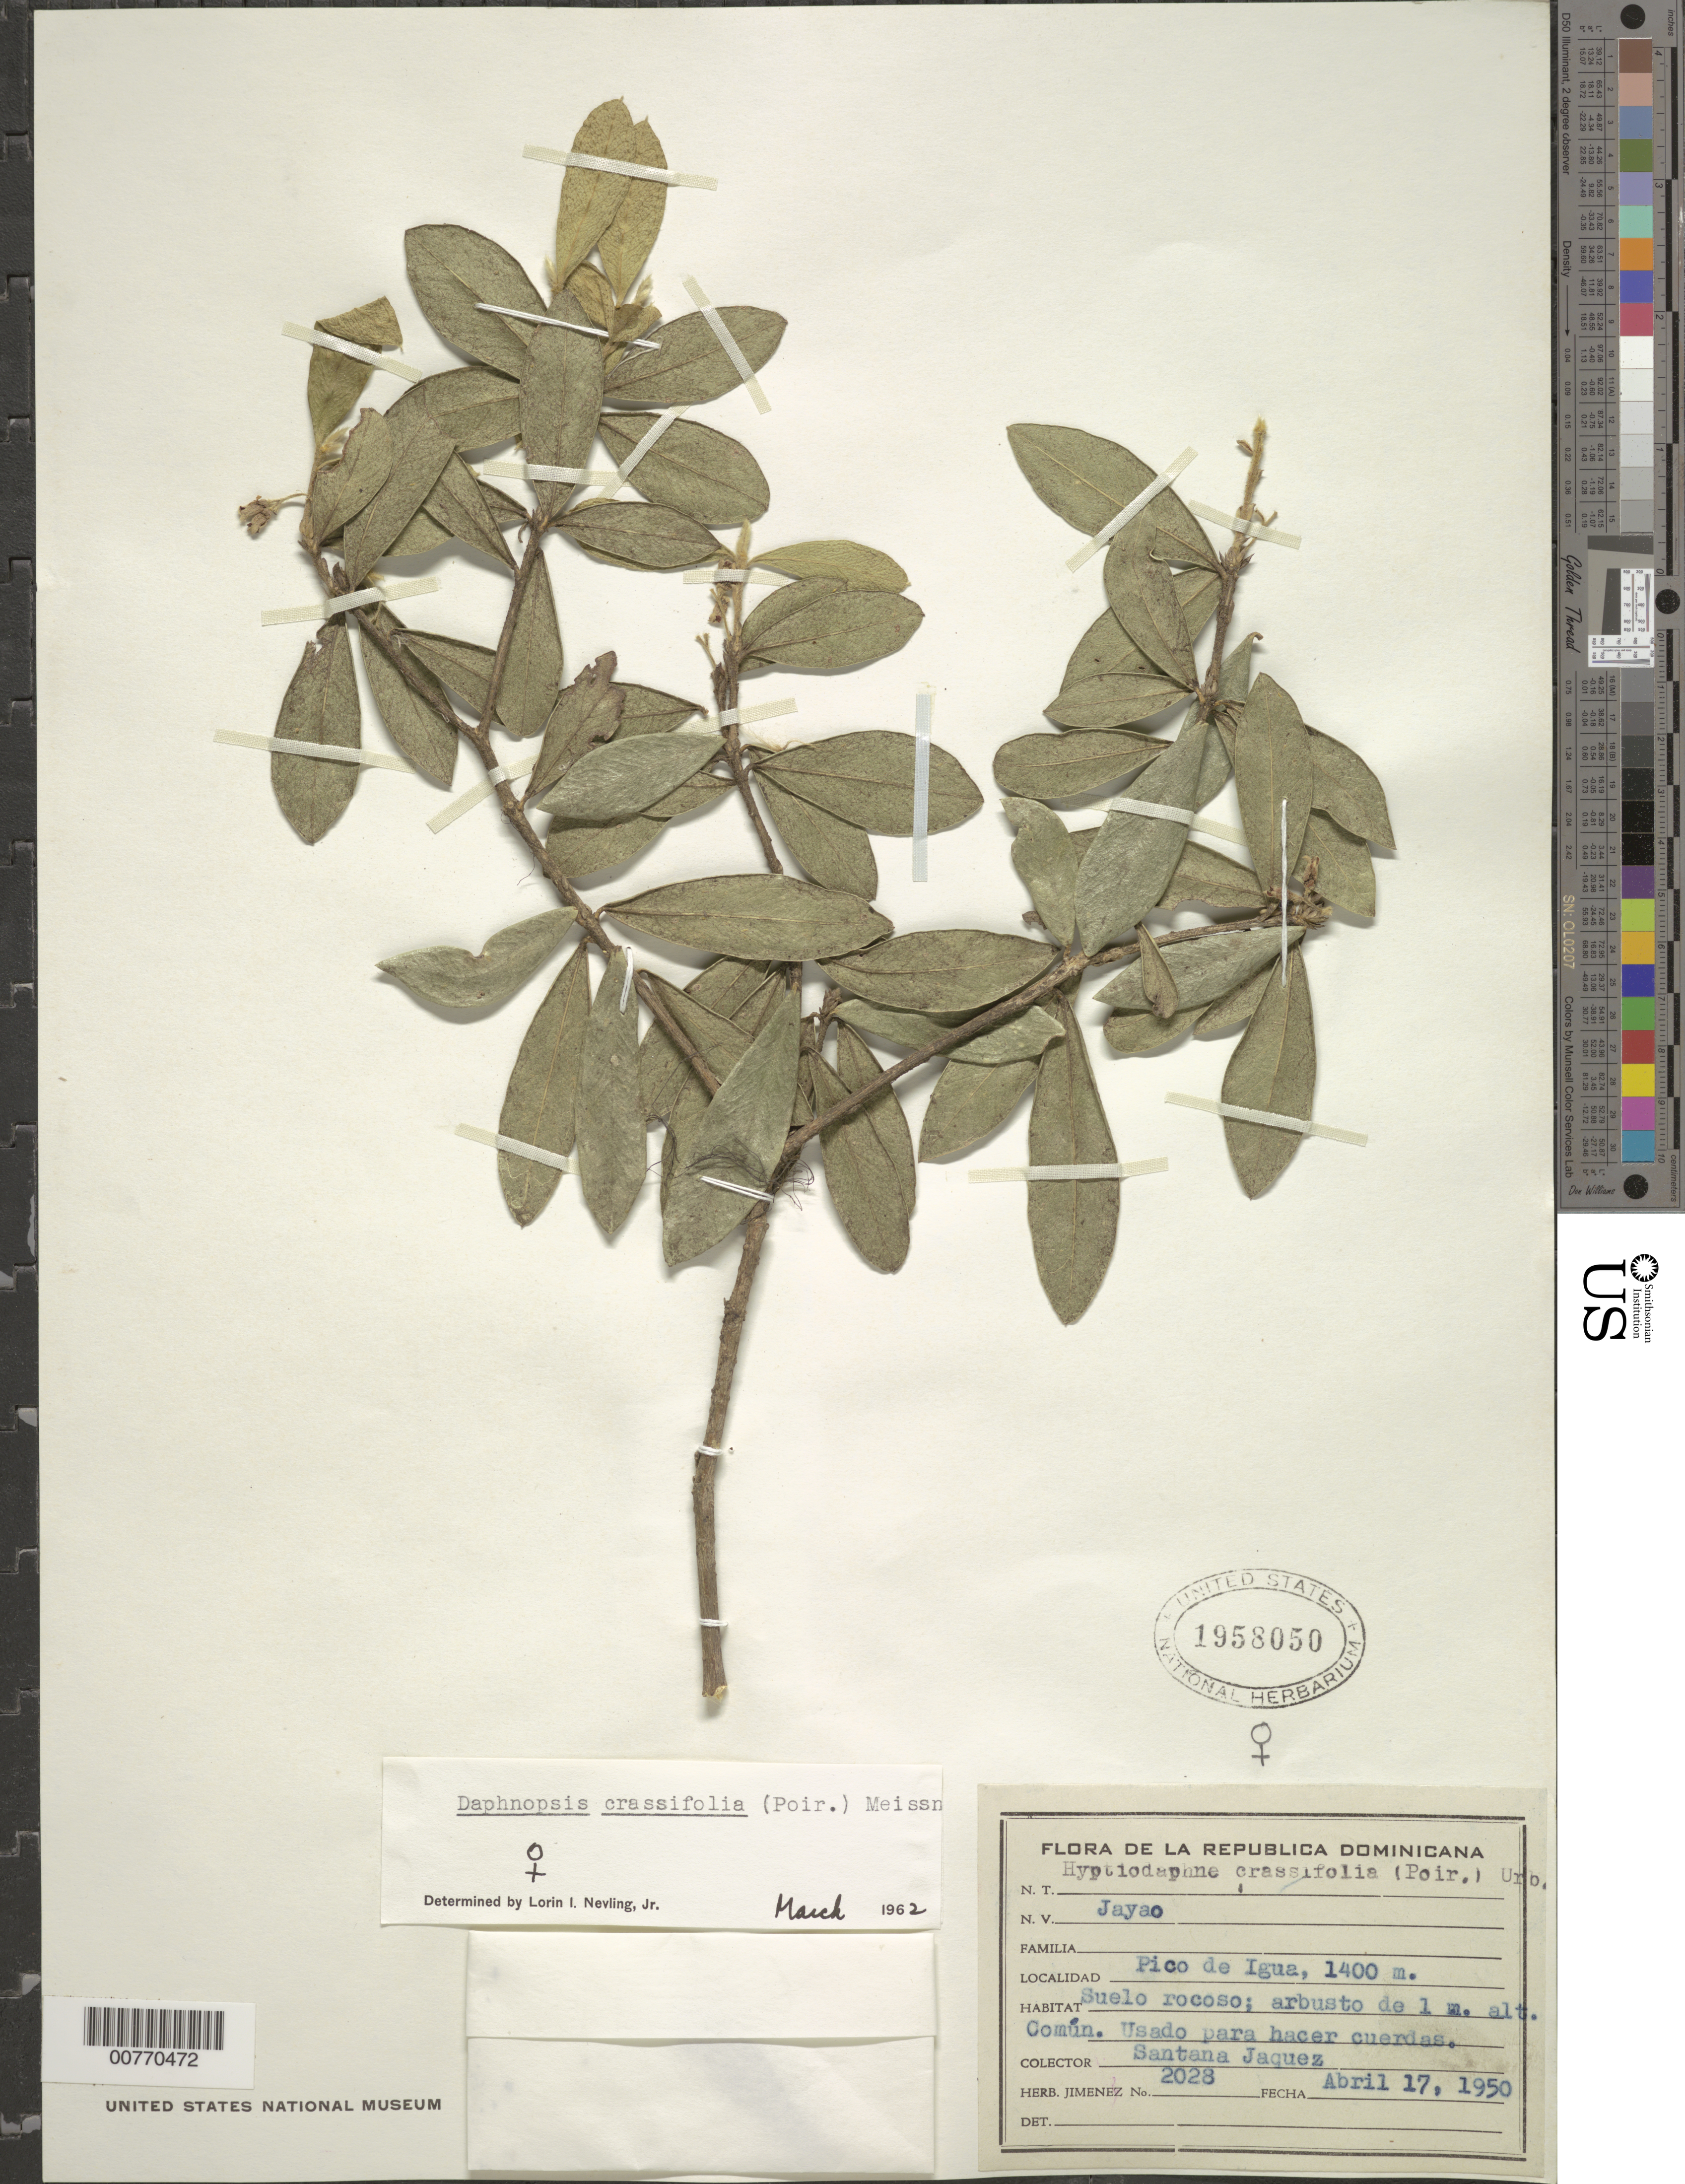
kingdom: Plantae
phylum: Tracheophyta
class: Magnoliopsida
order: Malvales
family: Thymelaeaceae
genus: Daphnopsis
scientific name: Daphnopsis crassifolia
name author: (Poir.) Meisn.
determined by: Nevling, L. I., Jr.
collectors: S. Jaquez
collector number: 2028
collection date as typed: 17 Apr 1950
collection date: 1950-04-17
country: Dominican Republic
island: Hispaniola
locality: Pico de Igua.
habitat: Rocky soil.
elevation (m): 1400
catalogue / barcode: US 1958050